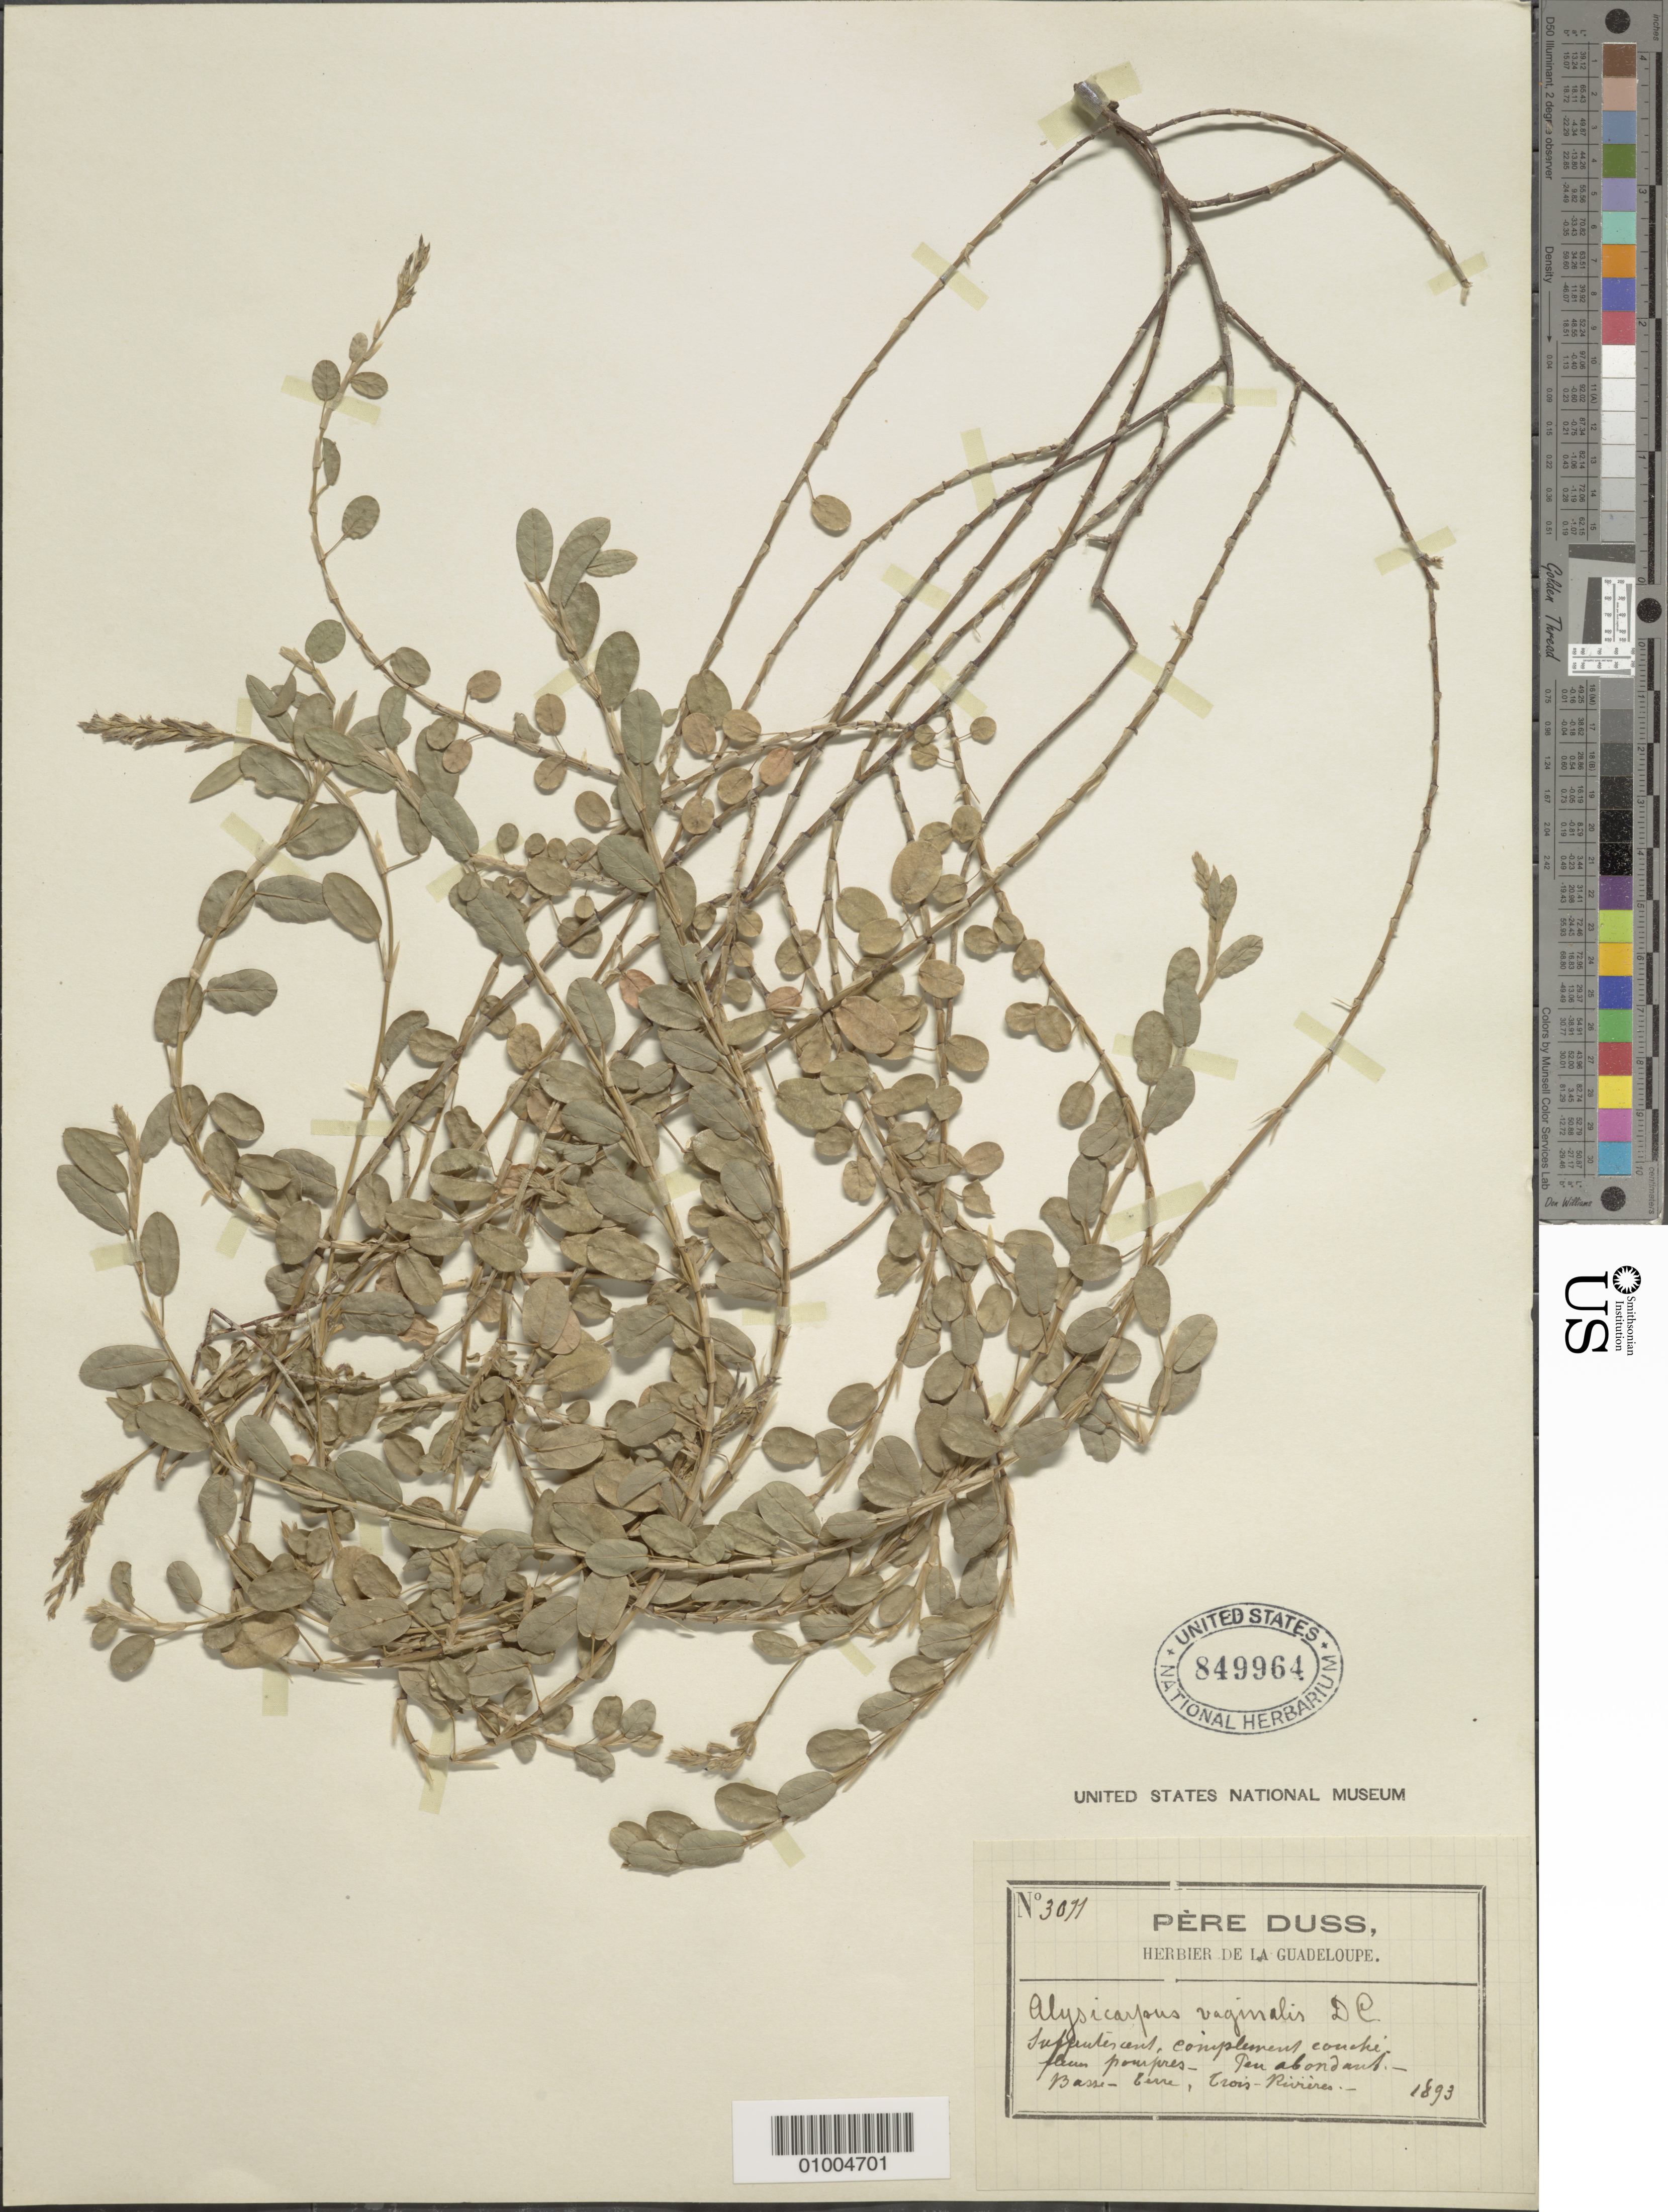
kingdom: Plantae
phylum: Tracheophyta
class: Magnoliopsida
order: Fabales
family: Fabaceae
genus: Alysicarpus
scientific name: Alysicarpus vaginalis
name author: (L.) DC.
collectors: Père Duss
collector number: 3077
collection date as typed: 1893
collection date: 1893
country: Guadeloupe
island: Basse Terre [Guadeloupe]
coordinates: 0 N, 0 E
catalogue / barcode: US 849964